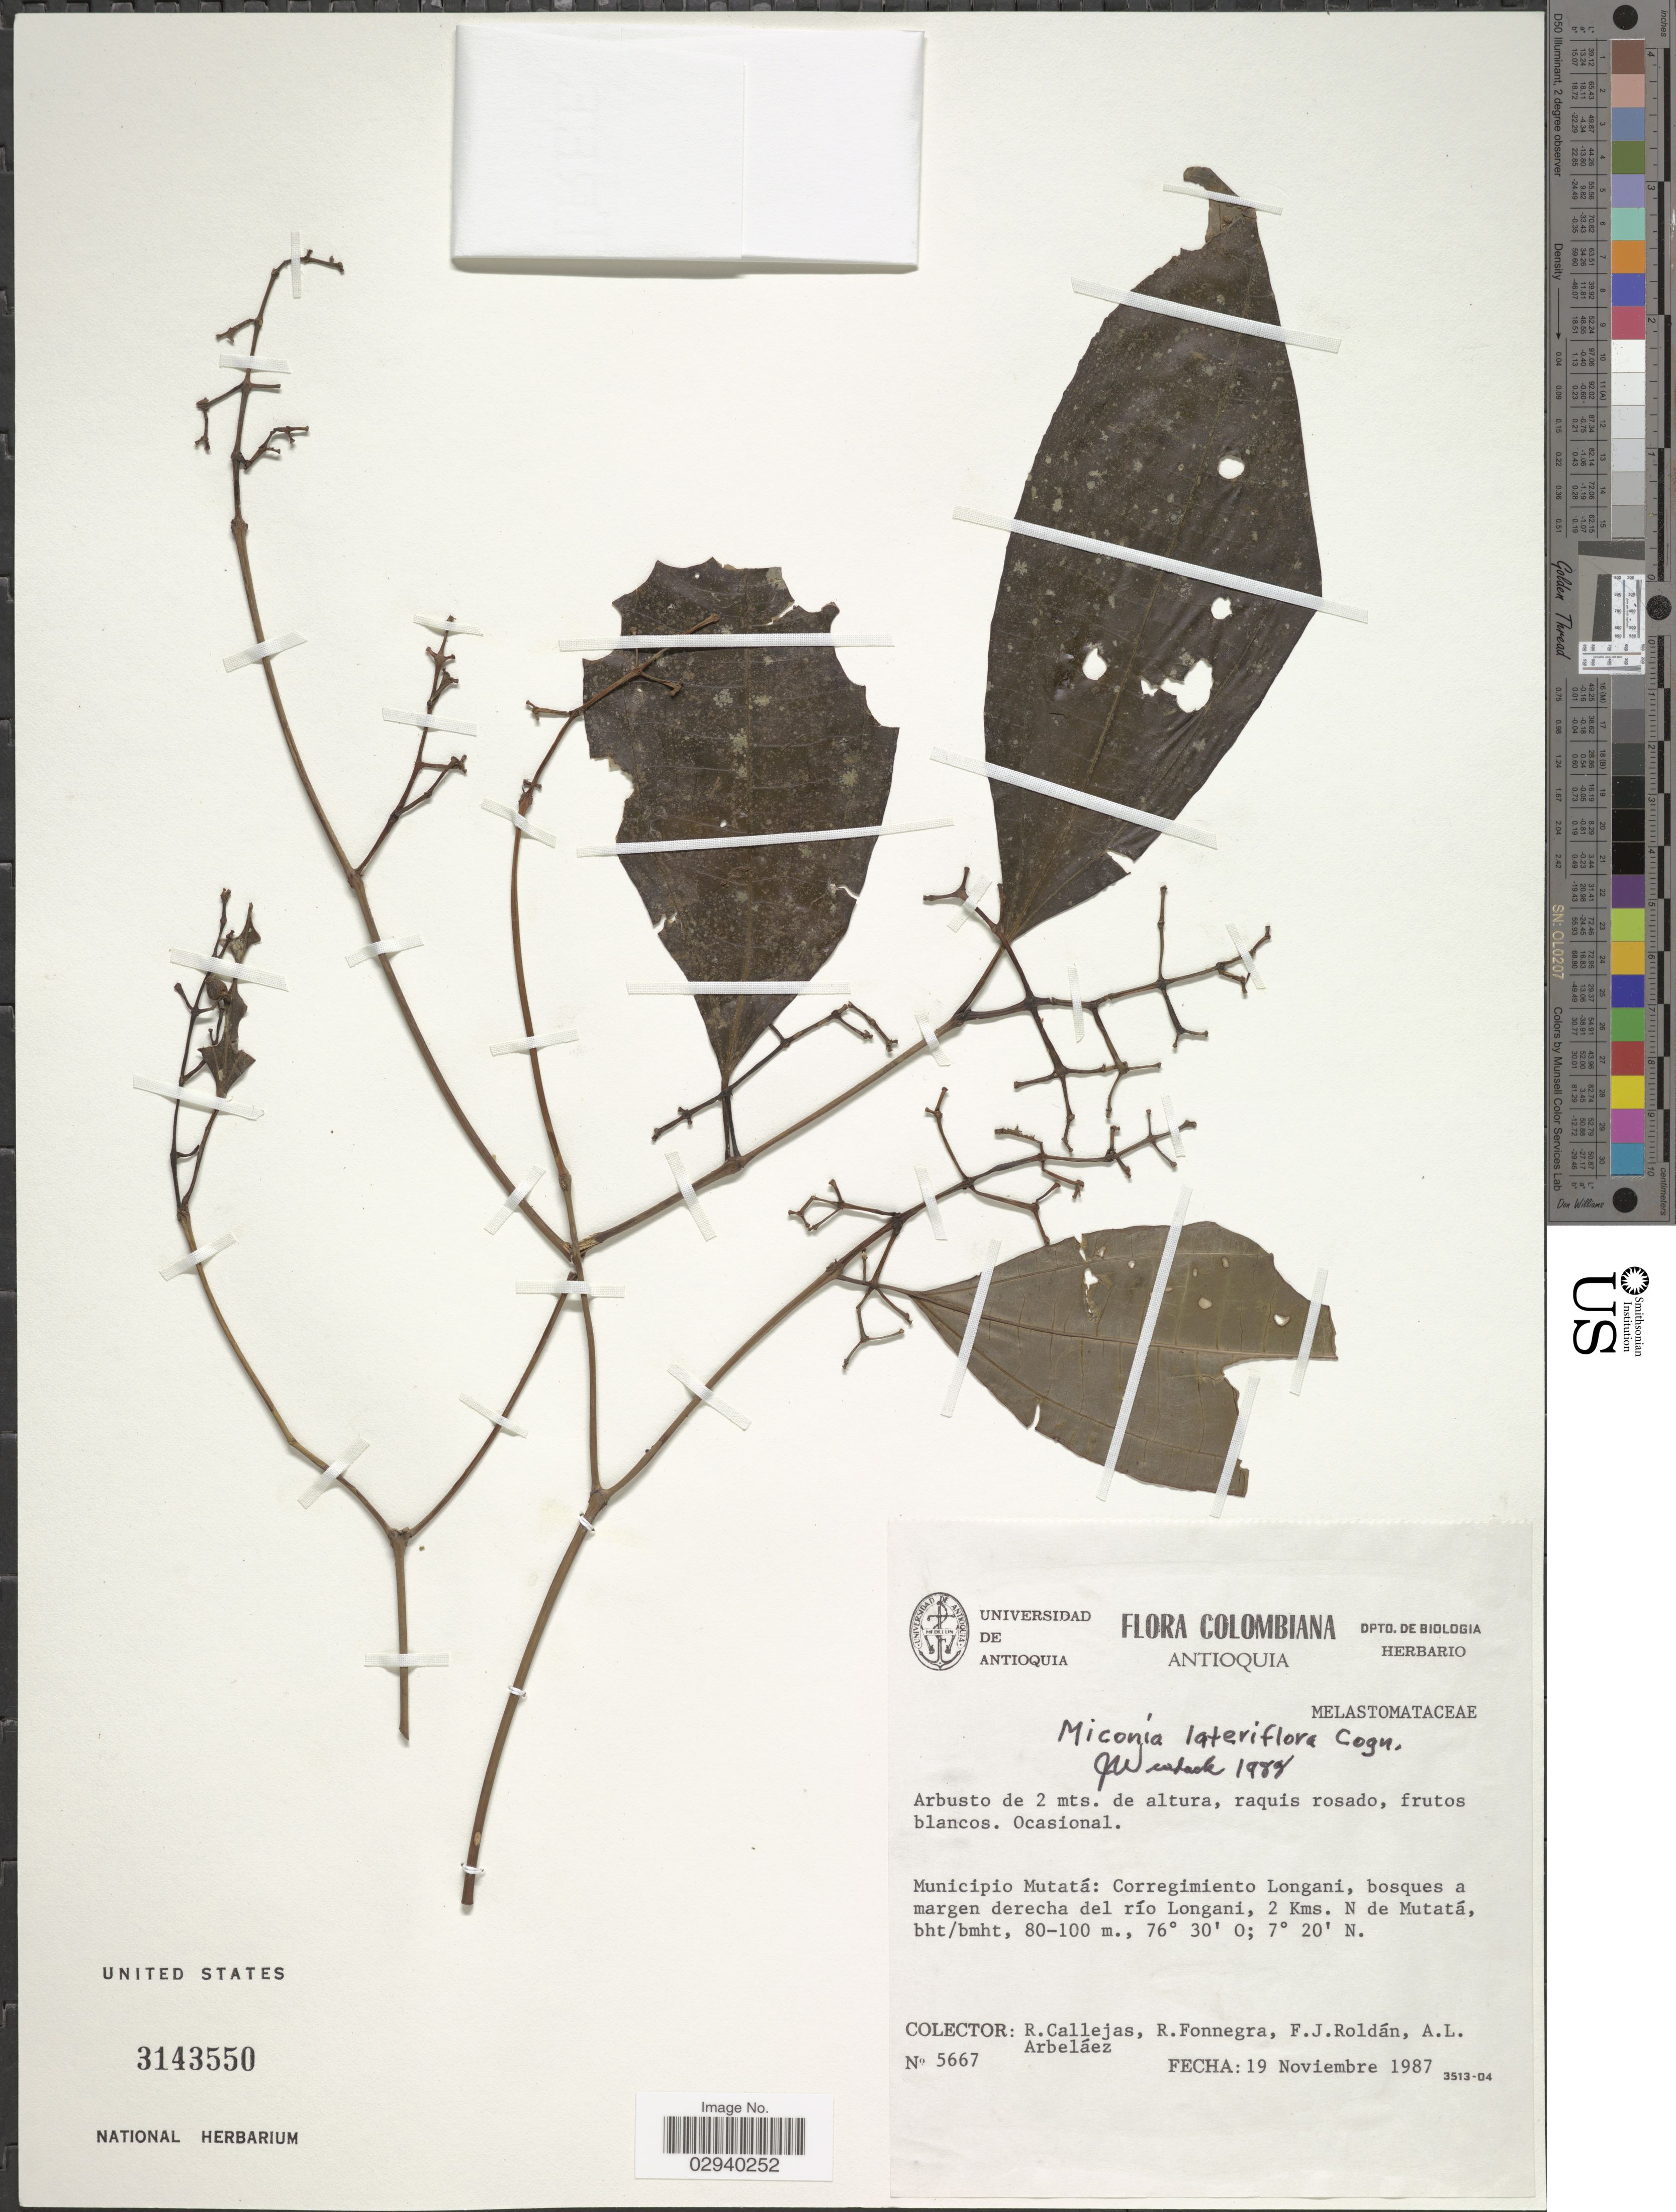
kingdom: Plantae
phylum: Tracheophyta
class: Magnoliopsida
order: Myrtales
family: Melastomataceae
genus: Miconia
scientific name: Miconia lateriflora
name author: Cogn.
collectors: R. Callejas, R. Fonnegra, F. J. Roldán & A. Arbeláez Alvarez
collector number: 54667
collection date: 1987-11-19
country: Colombia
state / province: Antioquia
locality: Municipio Mutatá: Corregimiento Longani, bosques a margen derecha del río Longani, 2 Kms. N de Mutatá.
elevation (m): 80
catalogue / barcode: US 3143550